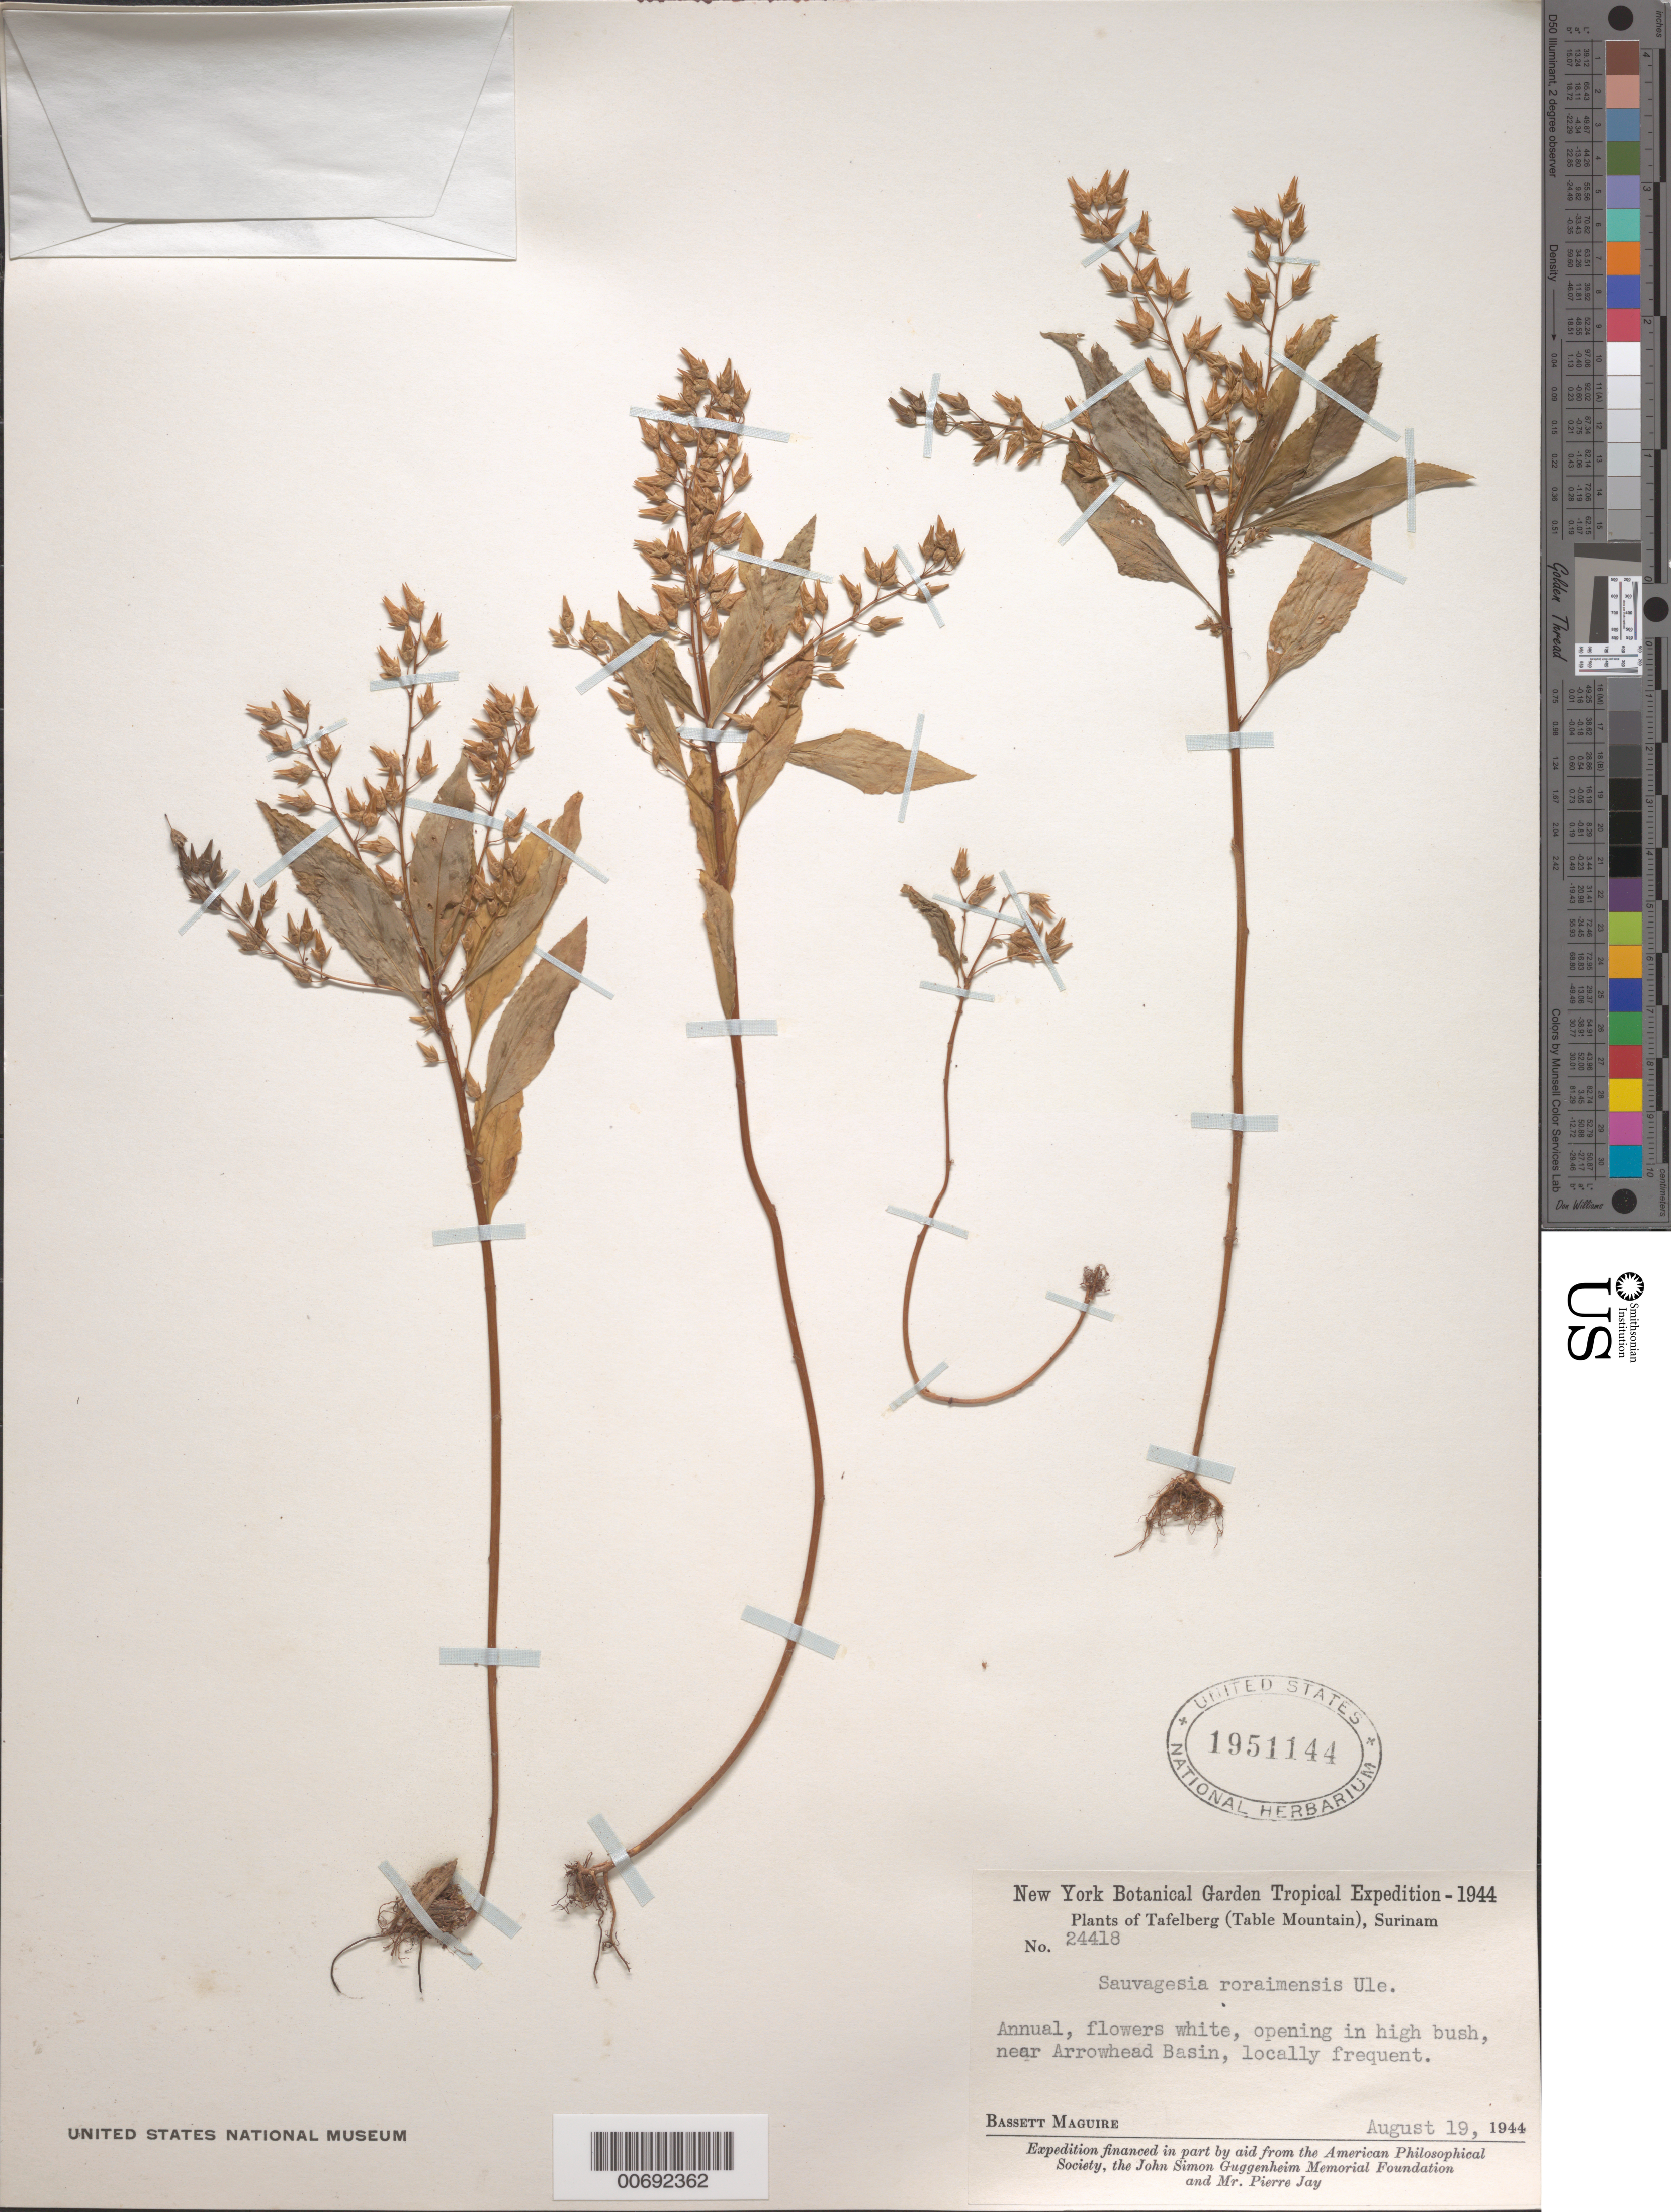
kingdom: Plantae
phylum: Tracheophyta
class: Magnoliopsida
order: Malpighiales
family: Ochnaceae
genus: Sauvagesia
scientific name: Sauvagesia roraimensis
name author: Ule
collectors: B. Maguire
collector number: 24418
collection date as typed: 19-Aug-44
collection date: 1944-08-19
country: Suriname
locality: Tafelberg (Table Mountain), Arrowhead Basin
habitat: Opening in high bush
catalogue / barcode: US 1951144